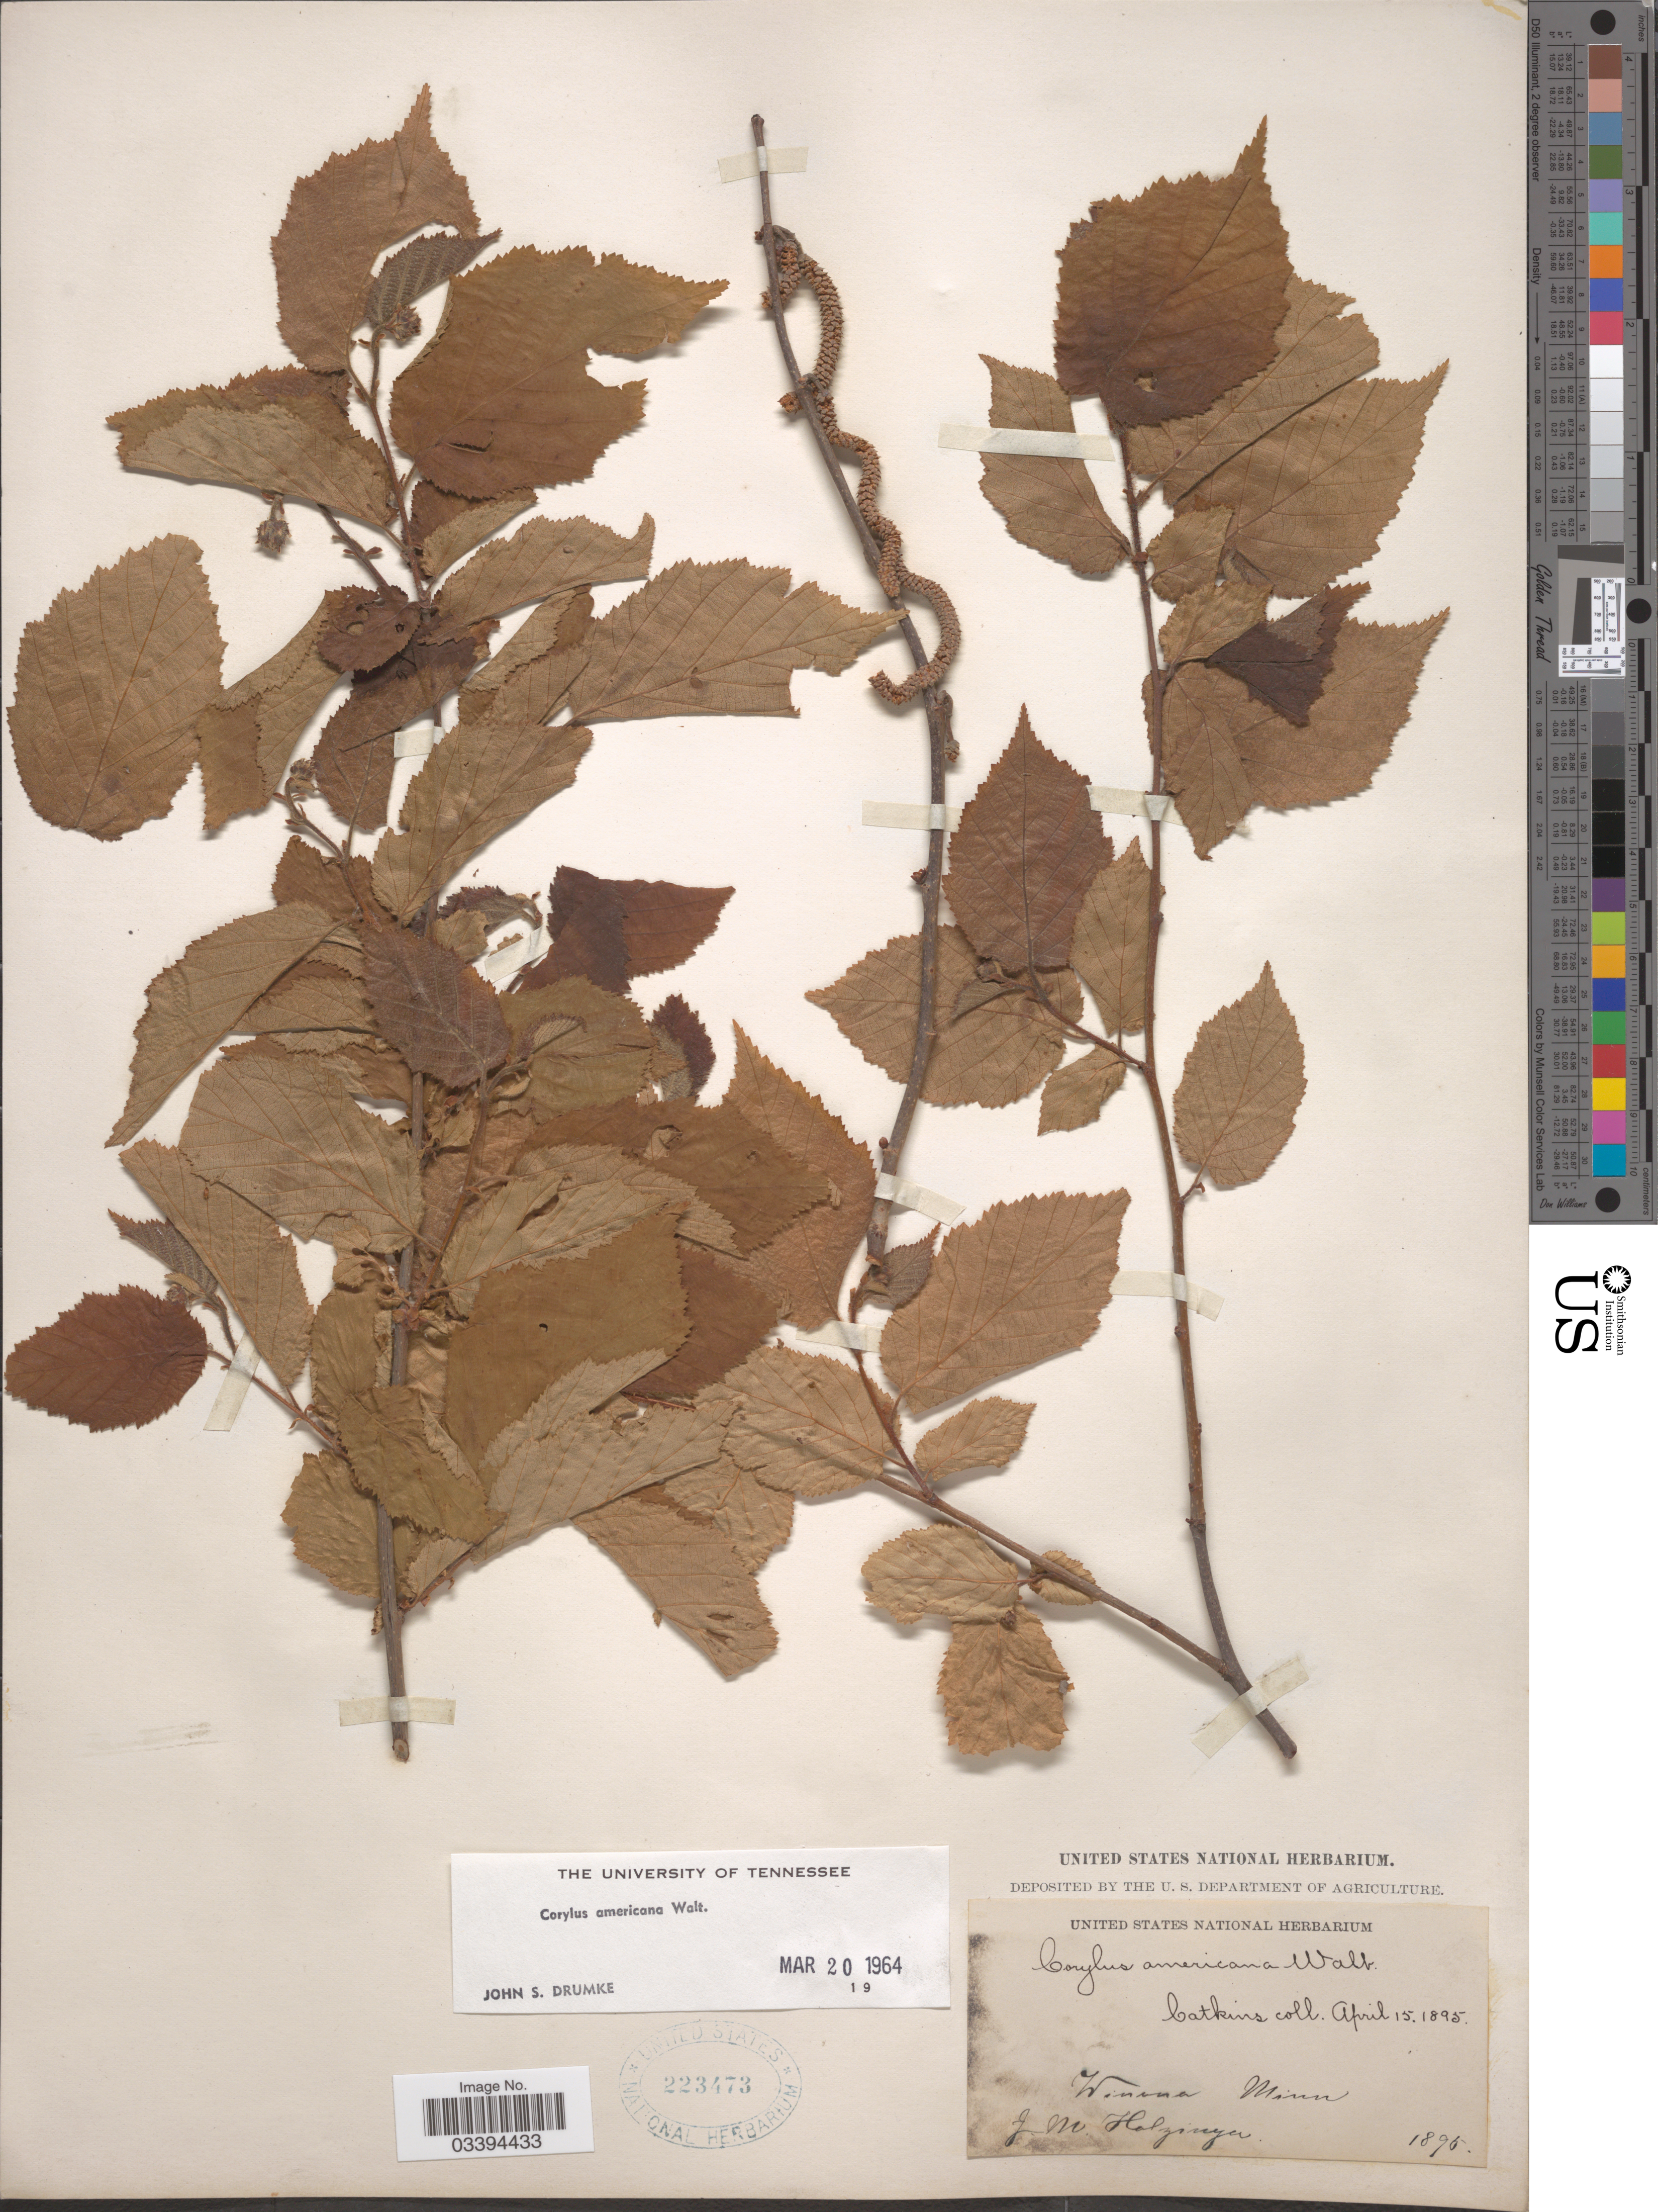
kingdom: Plantae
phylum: Tracheophyta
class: Magnoliopsida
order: Fagales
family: Betulaceae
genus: Corylus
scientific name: Corylus americana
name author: Walter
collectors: J. M. Holzinger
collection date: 1895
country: United States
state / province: Minnesota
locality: Winona.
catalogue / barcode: US 223473